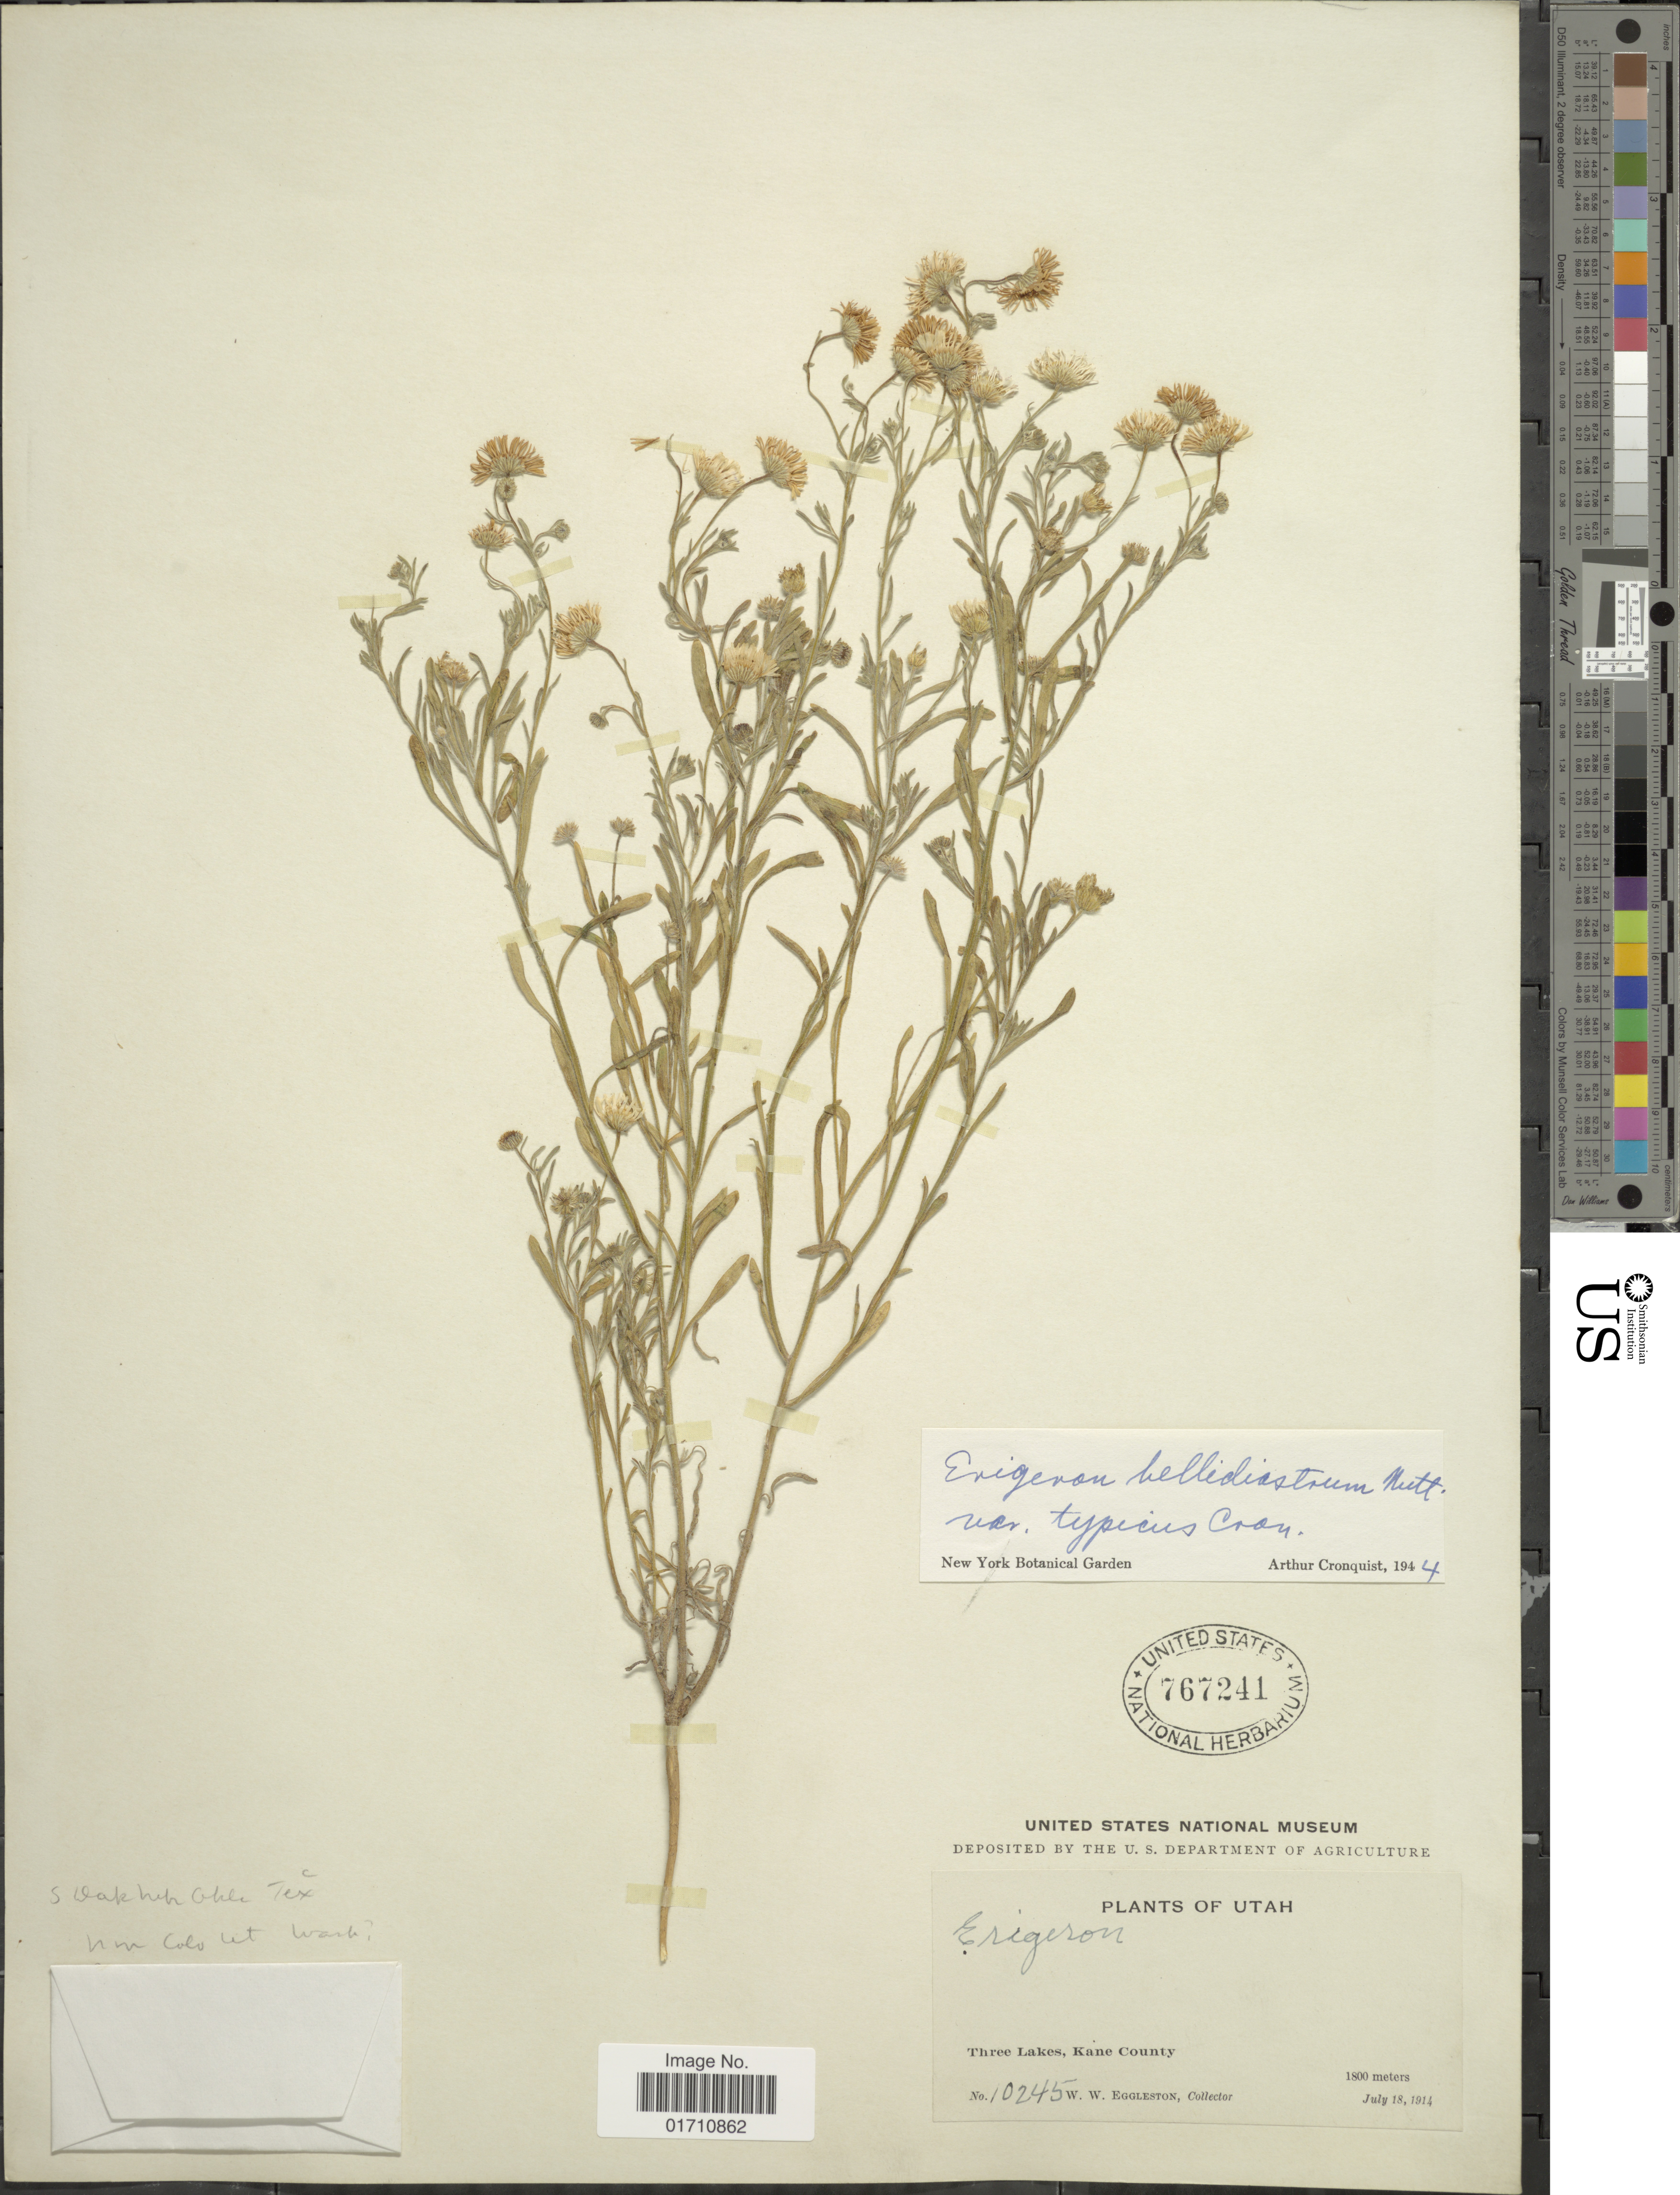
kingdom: Plantae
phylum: Tracheophyta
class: Magnoliopsida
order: Asterales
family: Asteraceae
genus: Erigeron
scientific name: Erigeron bellidiastrum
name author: Nutt.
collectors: W. W. Eggleston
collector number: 10245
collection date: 1914-07-18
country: United States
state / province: Utah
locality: Three Lakes, Kane County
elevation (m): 1800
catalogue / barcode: US 767241